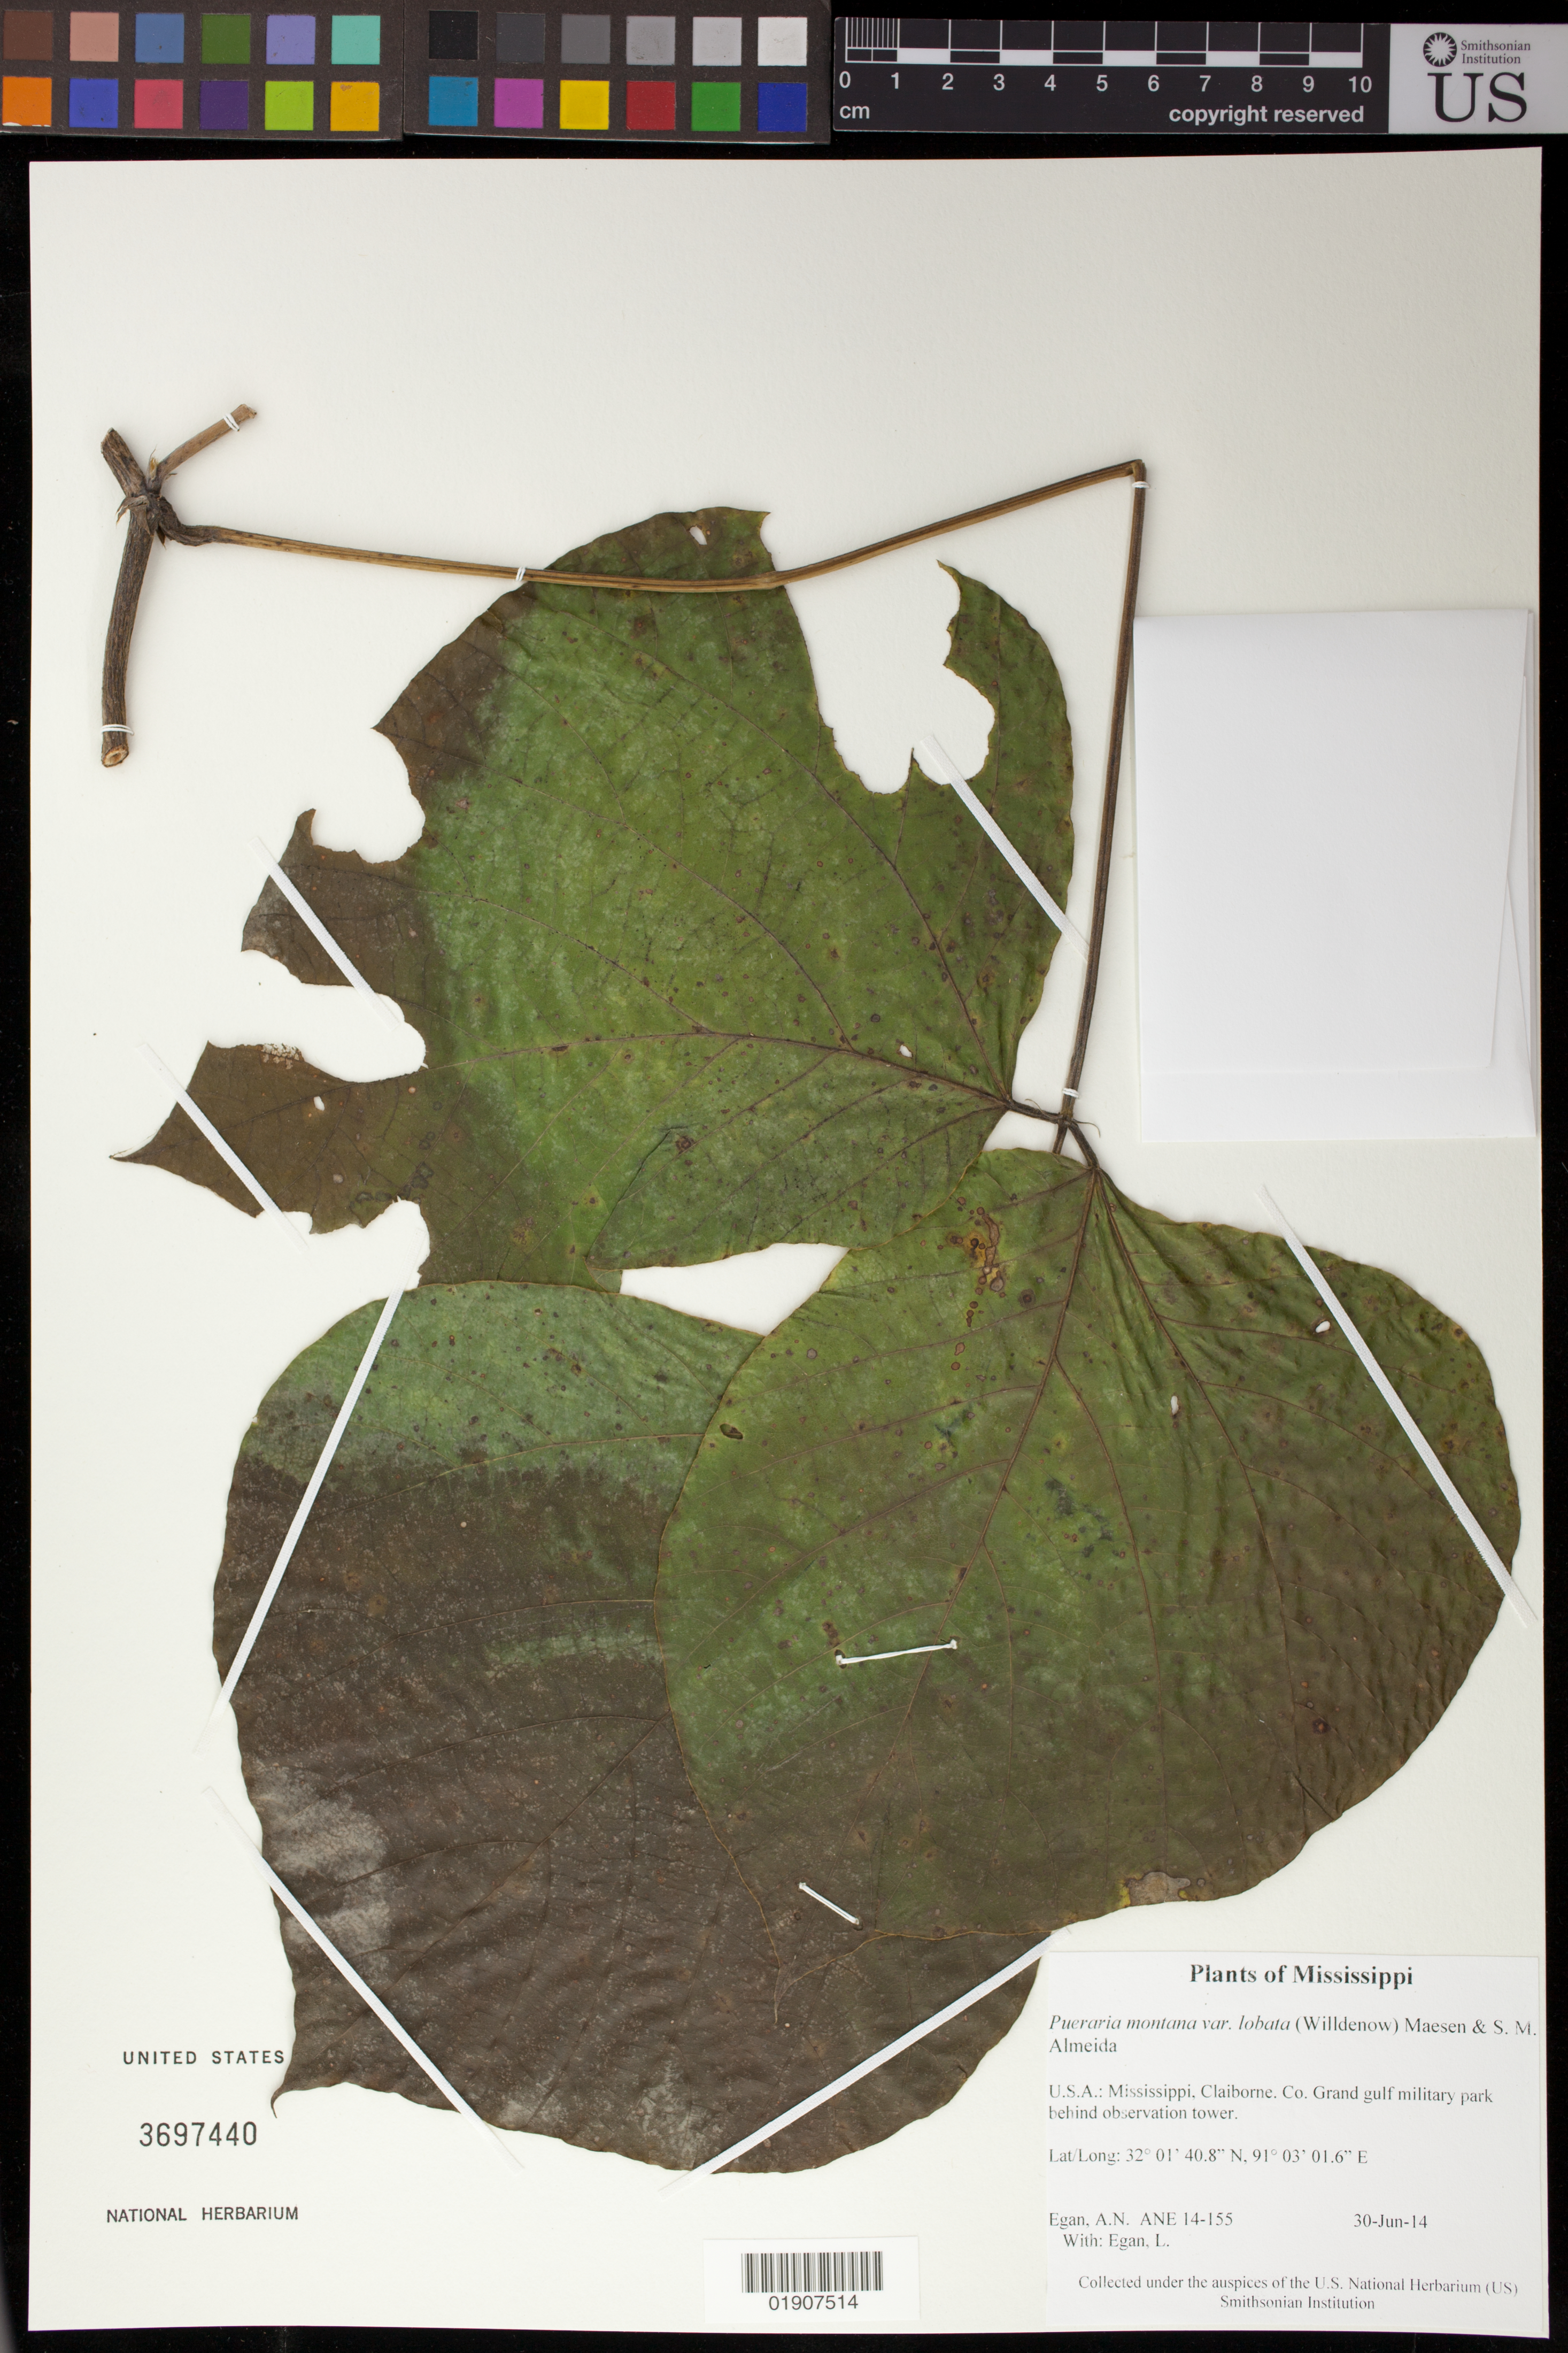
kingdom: Plantae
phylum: Tracheophyta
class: Magnoliopsida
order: Fabales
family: Fabaceae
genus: Pueraria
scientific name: Pueraria montana var. lobata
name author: (Willd.) Maesen & S.M. Almeida ex Sanjappa & Pradeep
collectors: A. N. Egan & L. Egan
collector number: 14-155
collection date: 2014-06-30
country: United States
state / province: Mississippi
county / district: Claiborne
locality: Grand gulf military park behind observation tower.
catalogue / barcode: US 3697440